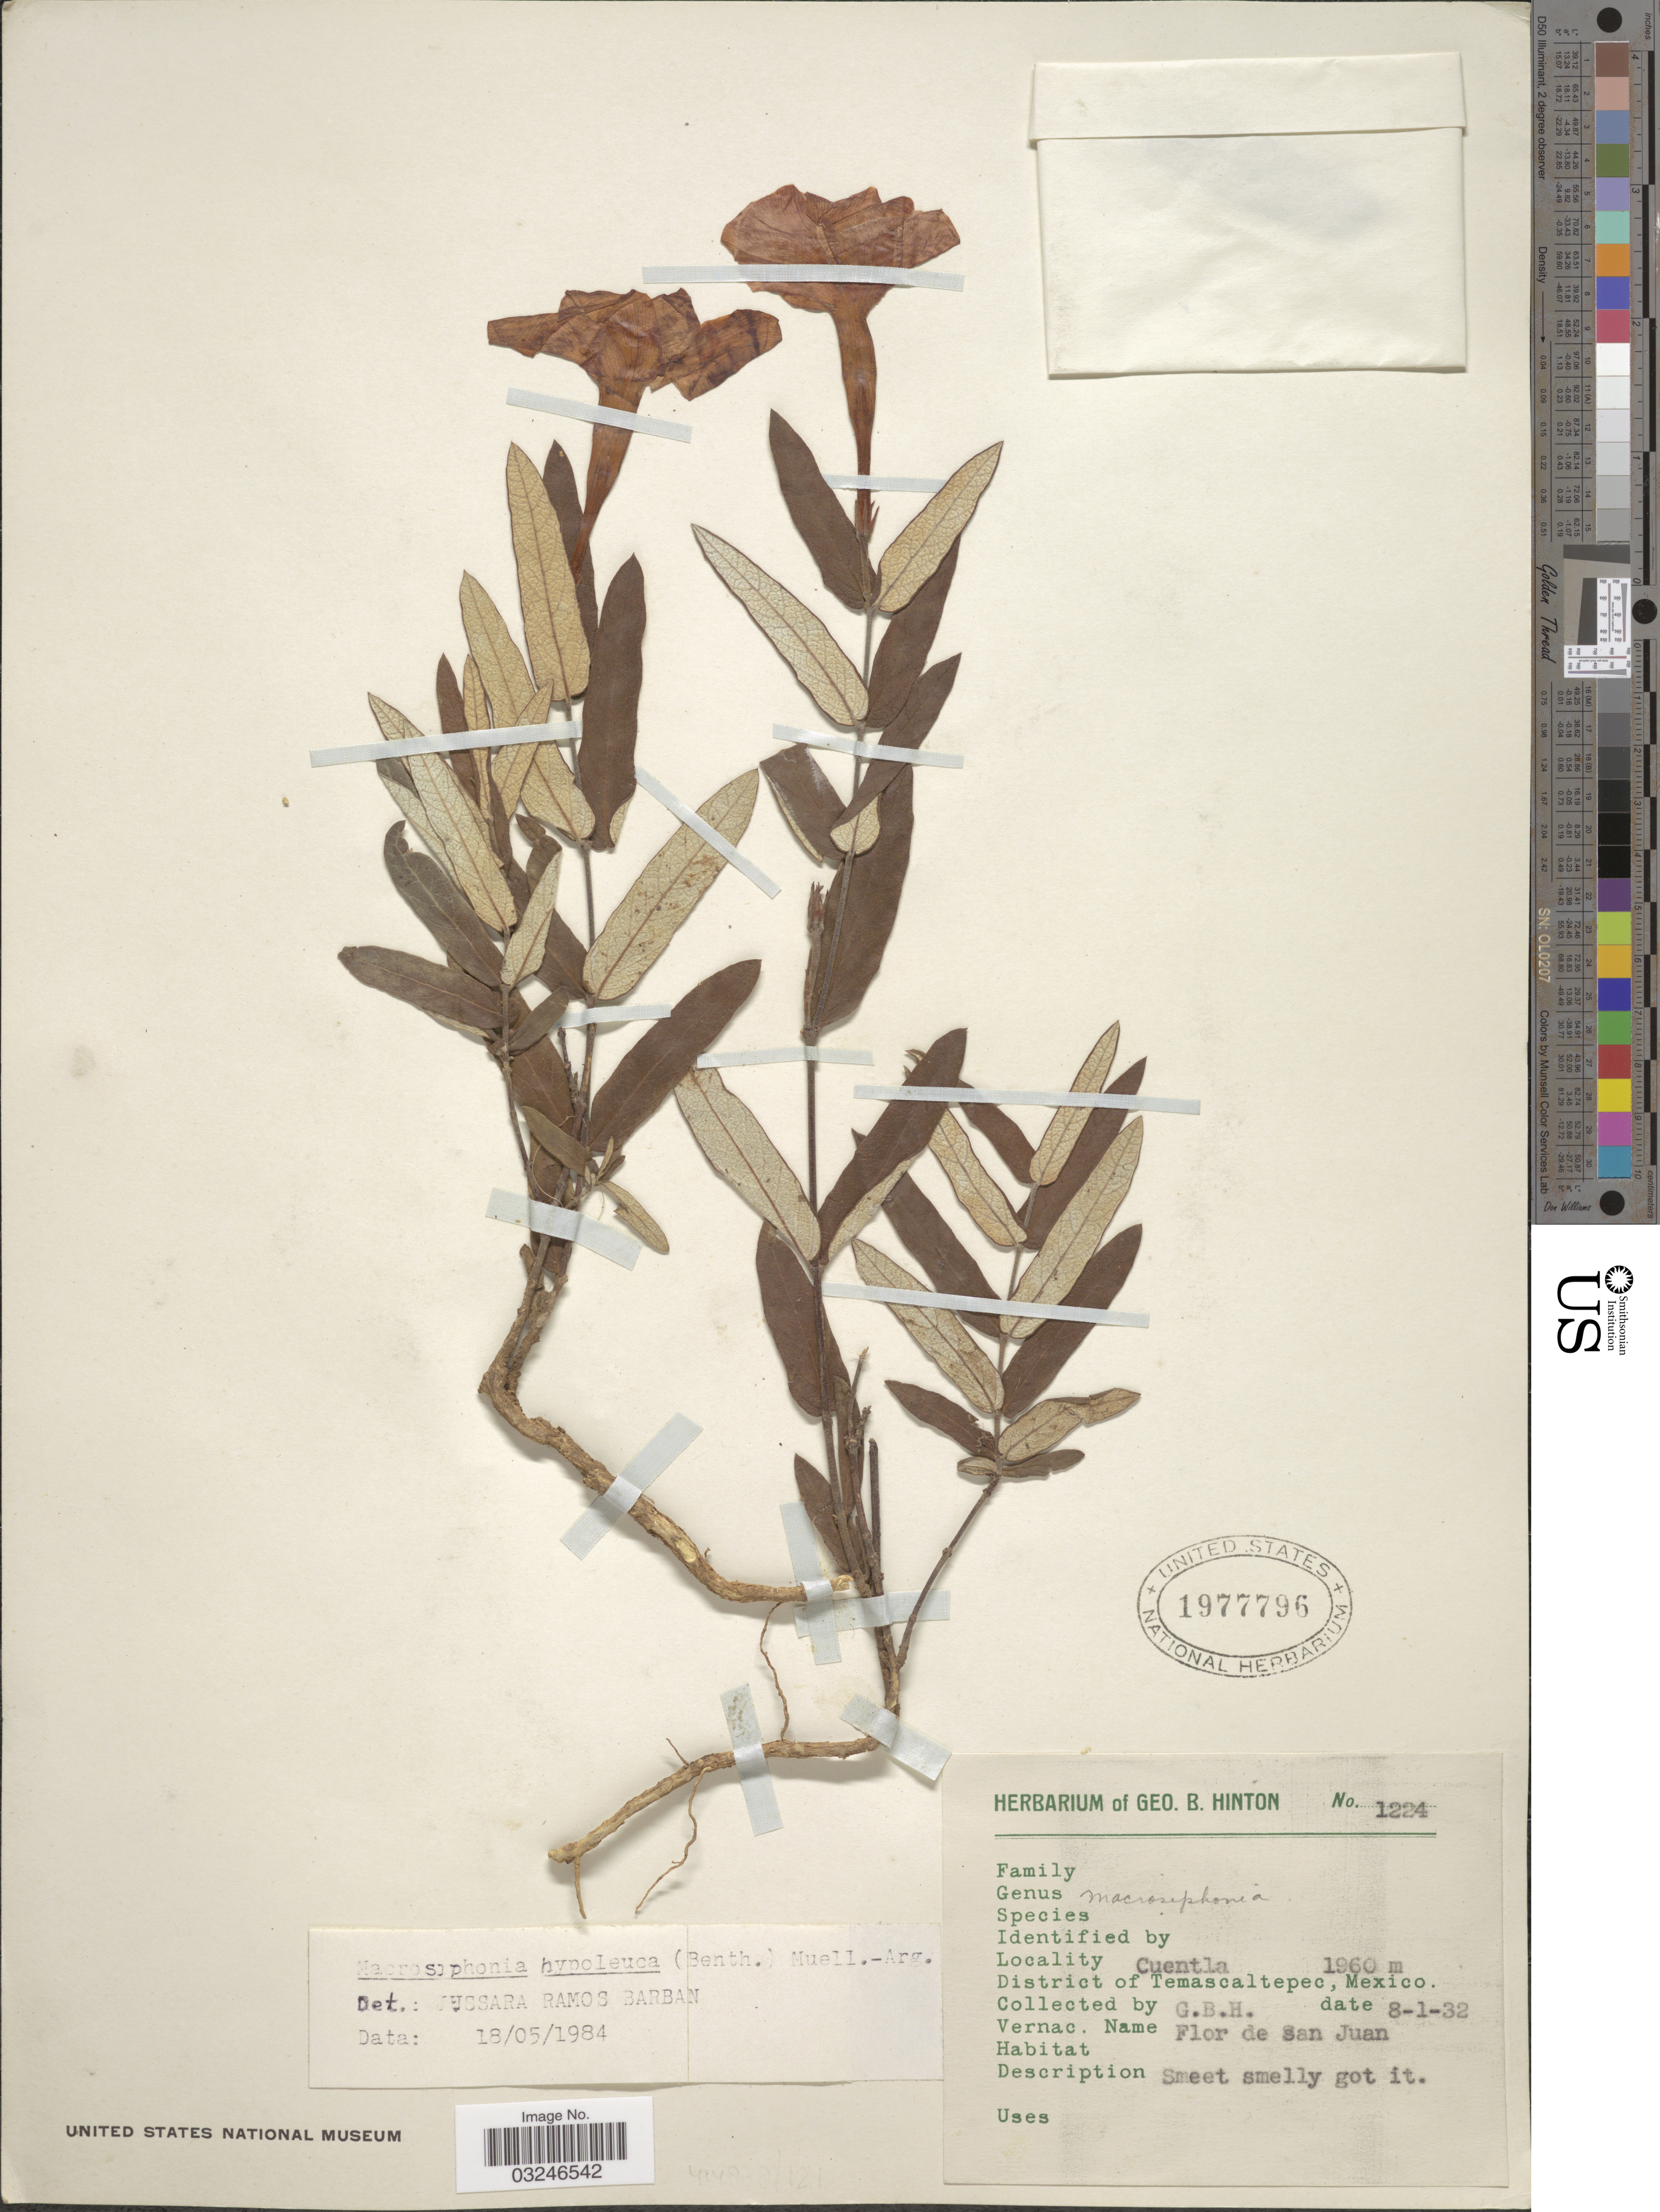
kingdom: Plantae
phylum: Tracheophyta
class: Magnoliopsida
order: Gentianales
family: Apocynaceae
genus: Macrosiphonia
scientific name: Macrosiphonia hypoleuca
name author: (Benth.) Müll. Arg.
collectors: G. B. Hinton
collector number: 1224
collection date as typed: Transcribed d/m/y: 8/1/32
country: Mexico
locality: Cuentla. District of Temascaltepec.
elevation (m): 1960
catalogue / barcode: US 1977796